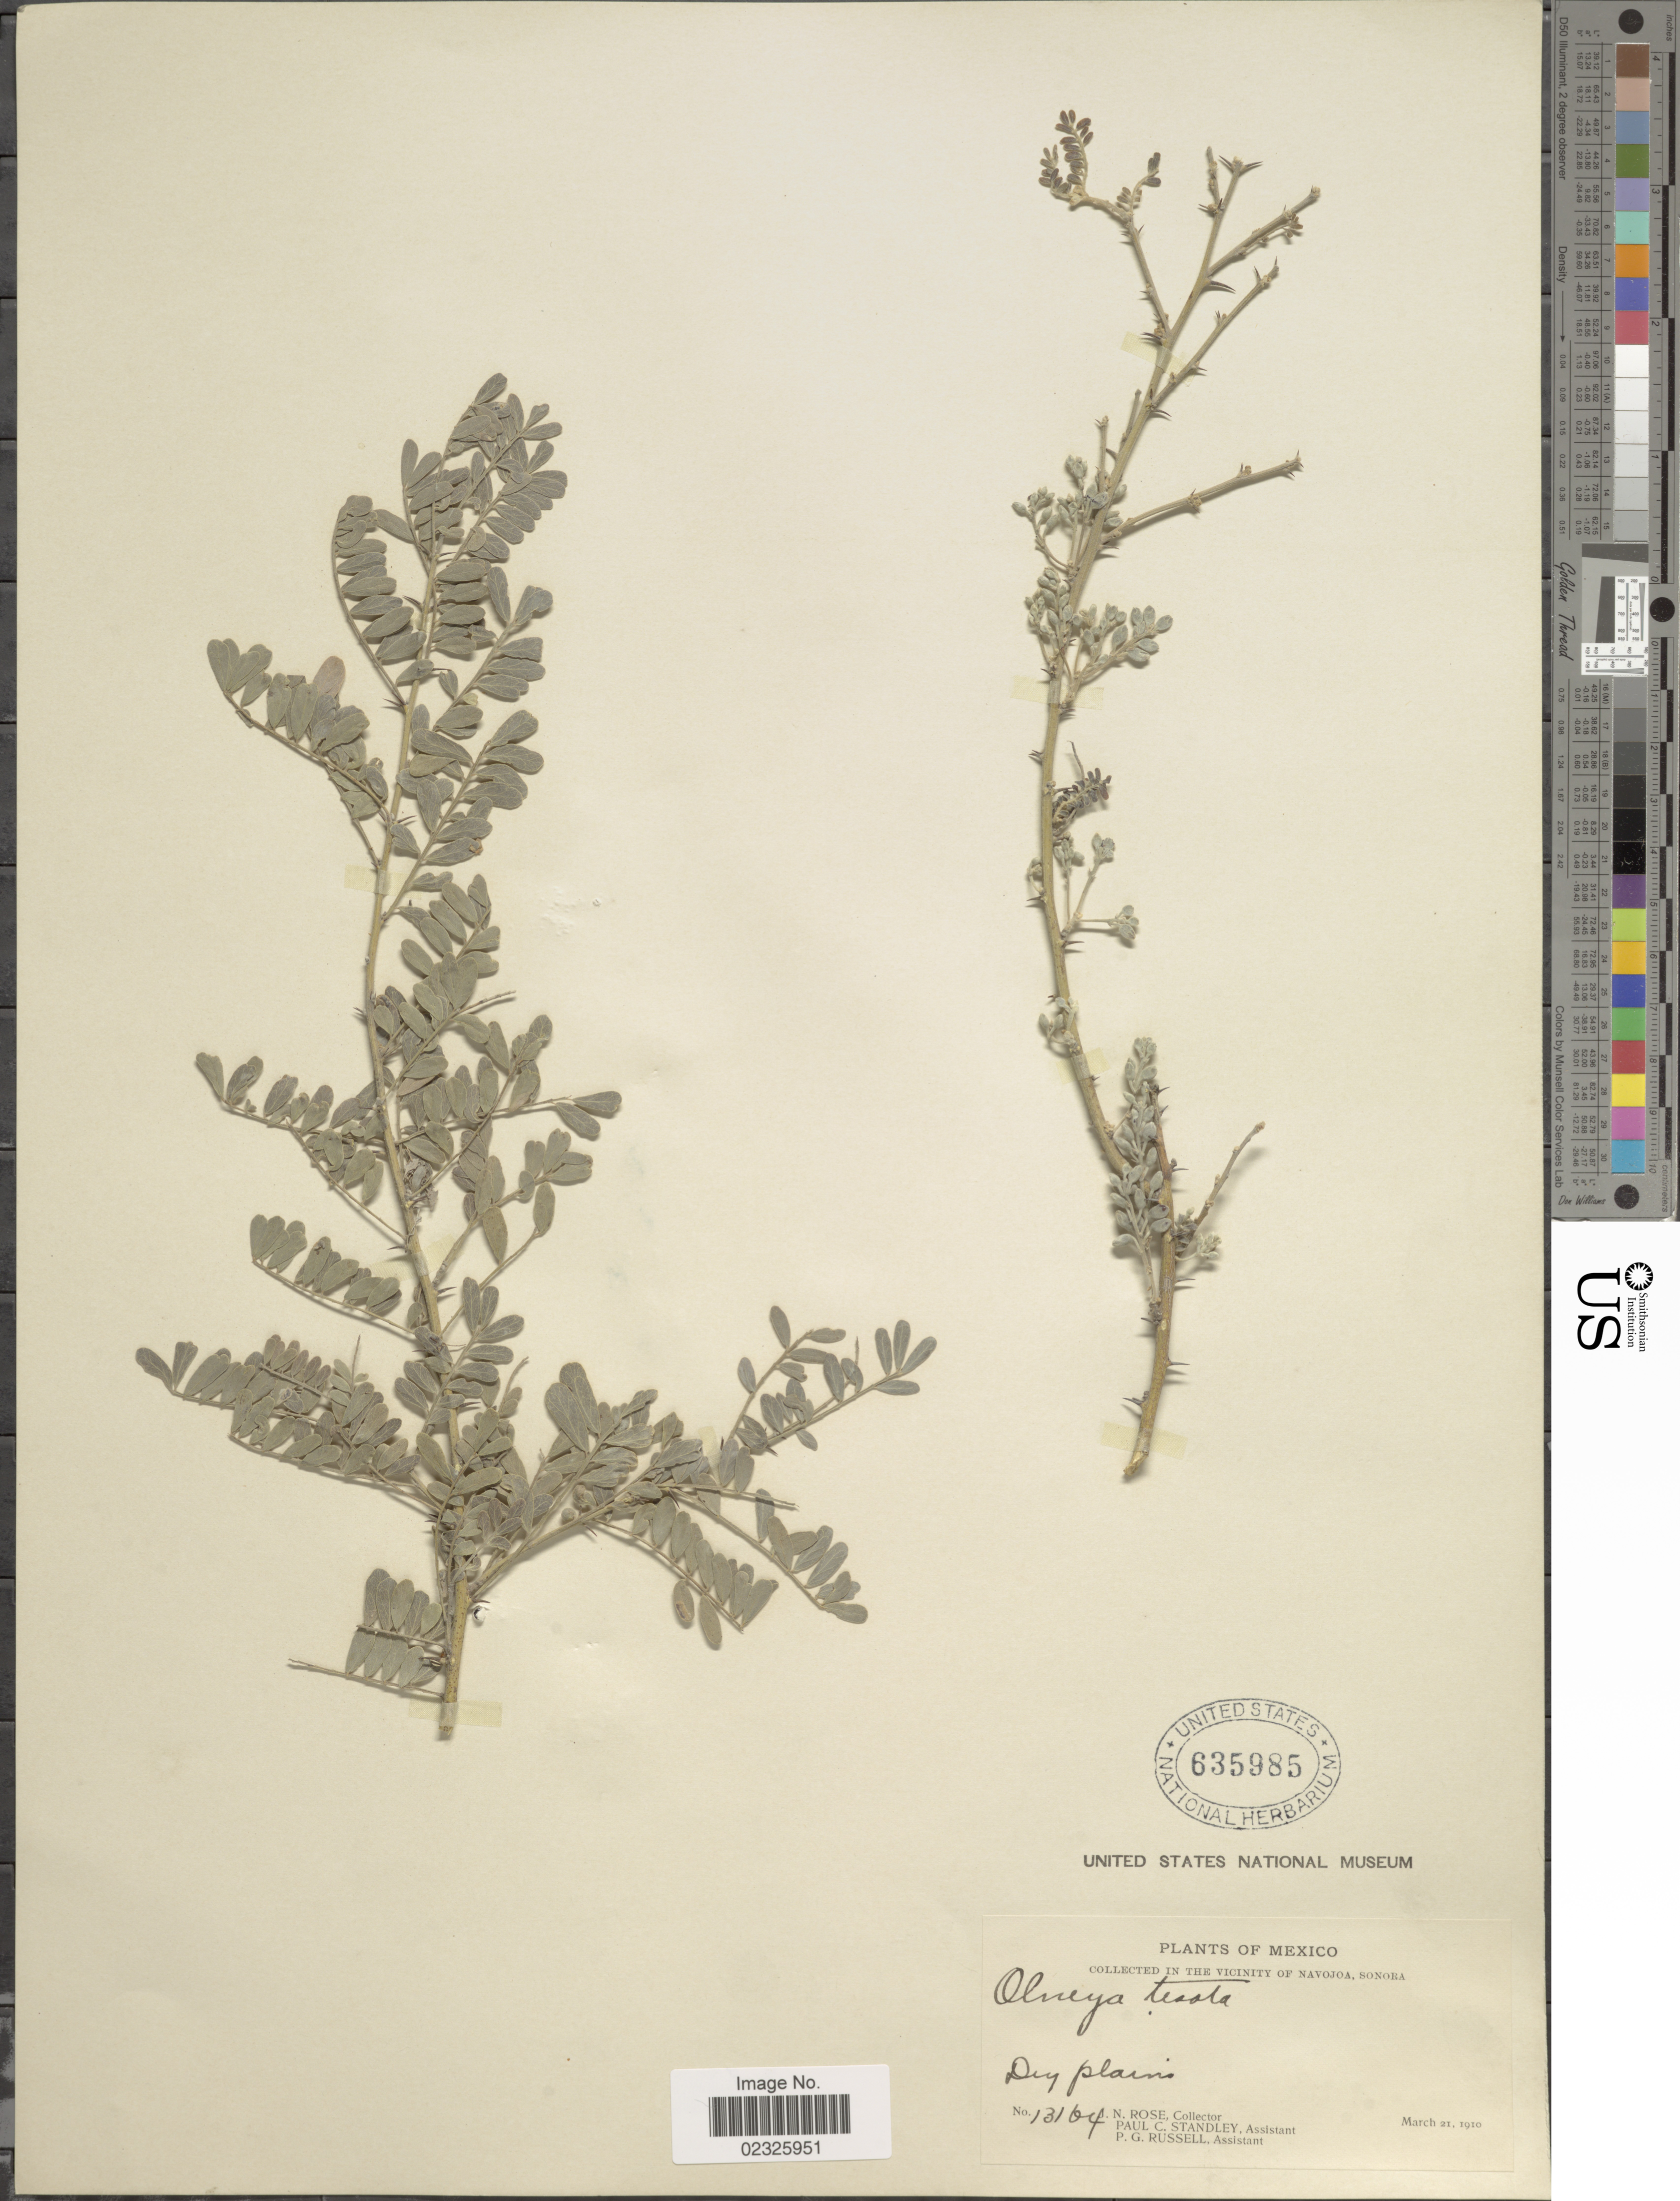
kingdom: Plantae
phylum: Tracheophyta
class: Magnoliopsida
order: Fabales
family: Fabaceae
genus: Olneya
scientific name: Olneya tesota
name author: A. Gray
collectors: J. N. Rose, P. C. Standley & P. G. Russell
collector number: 13164*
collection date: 1910-03-21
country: Mexico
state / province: Sonora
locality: Vicinity of Navoja, dry plains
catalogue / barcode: US 635985